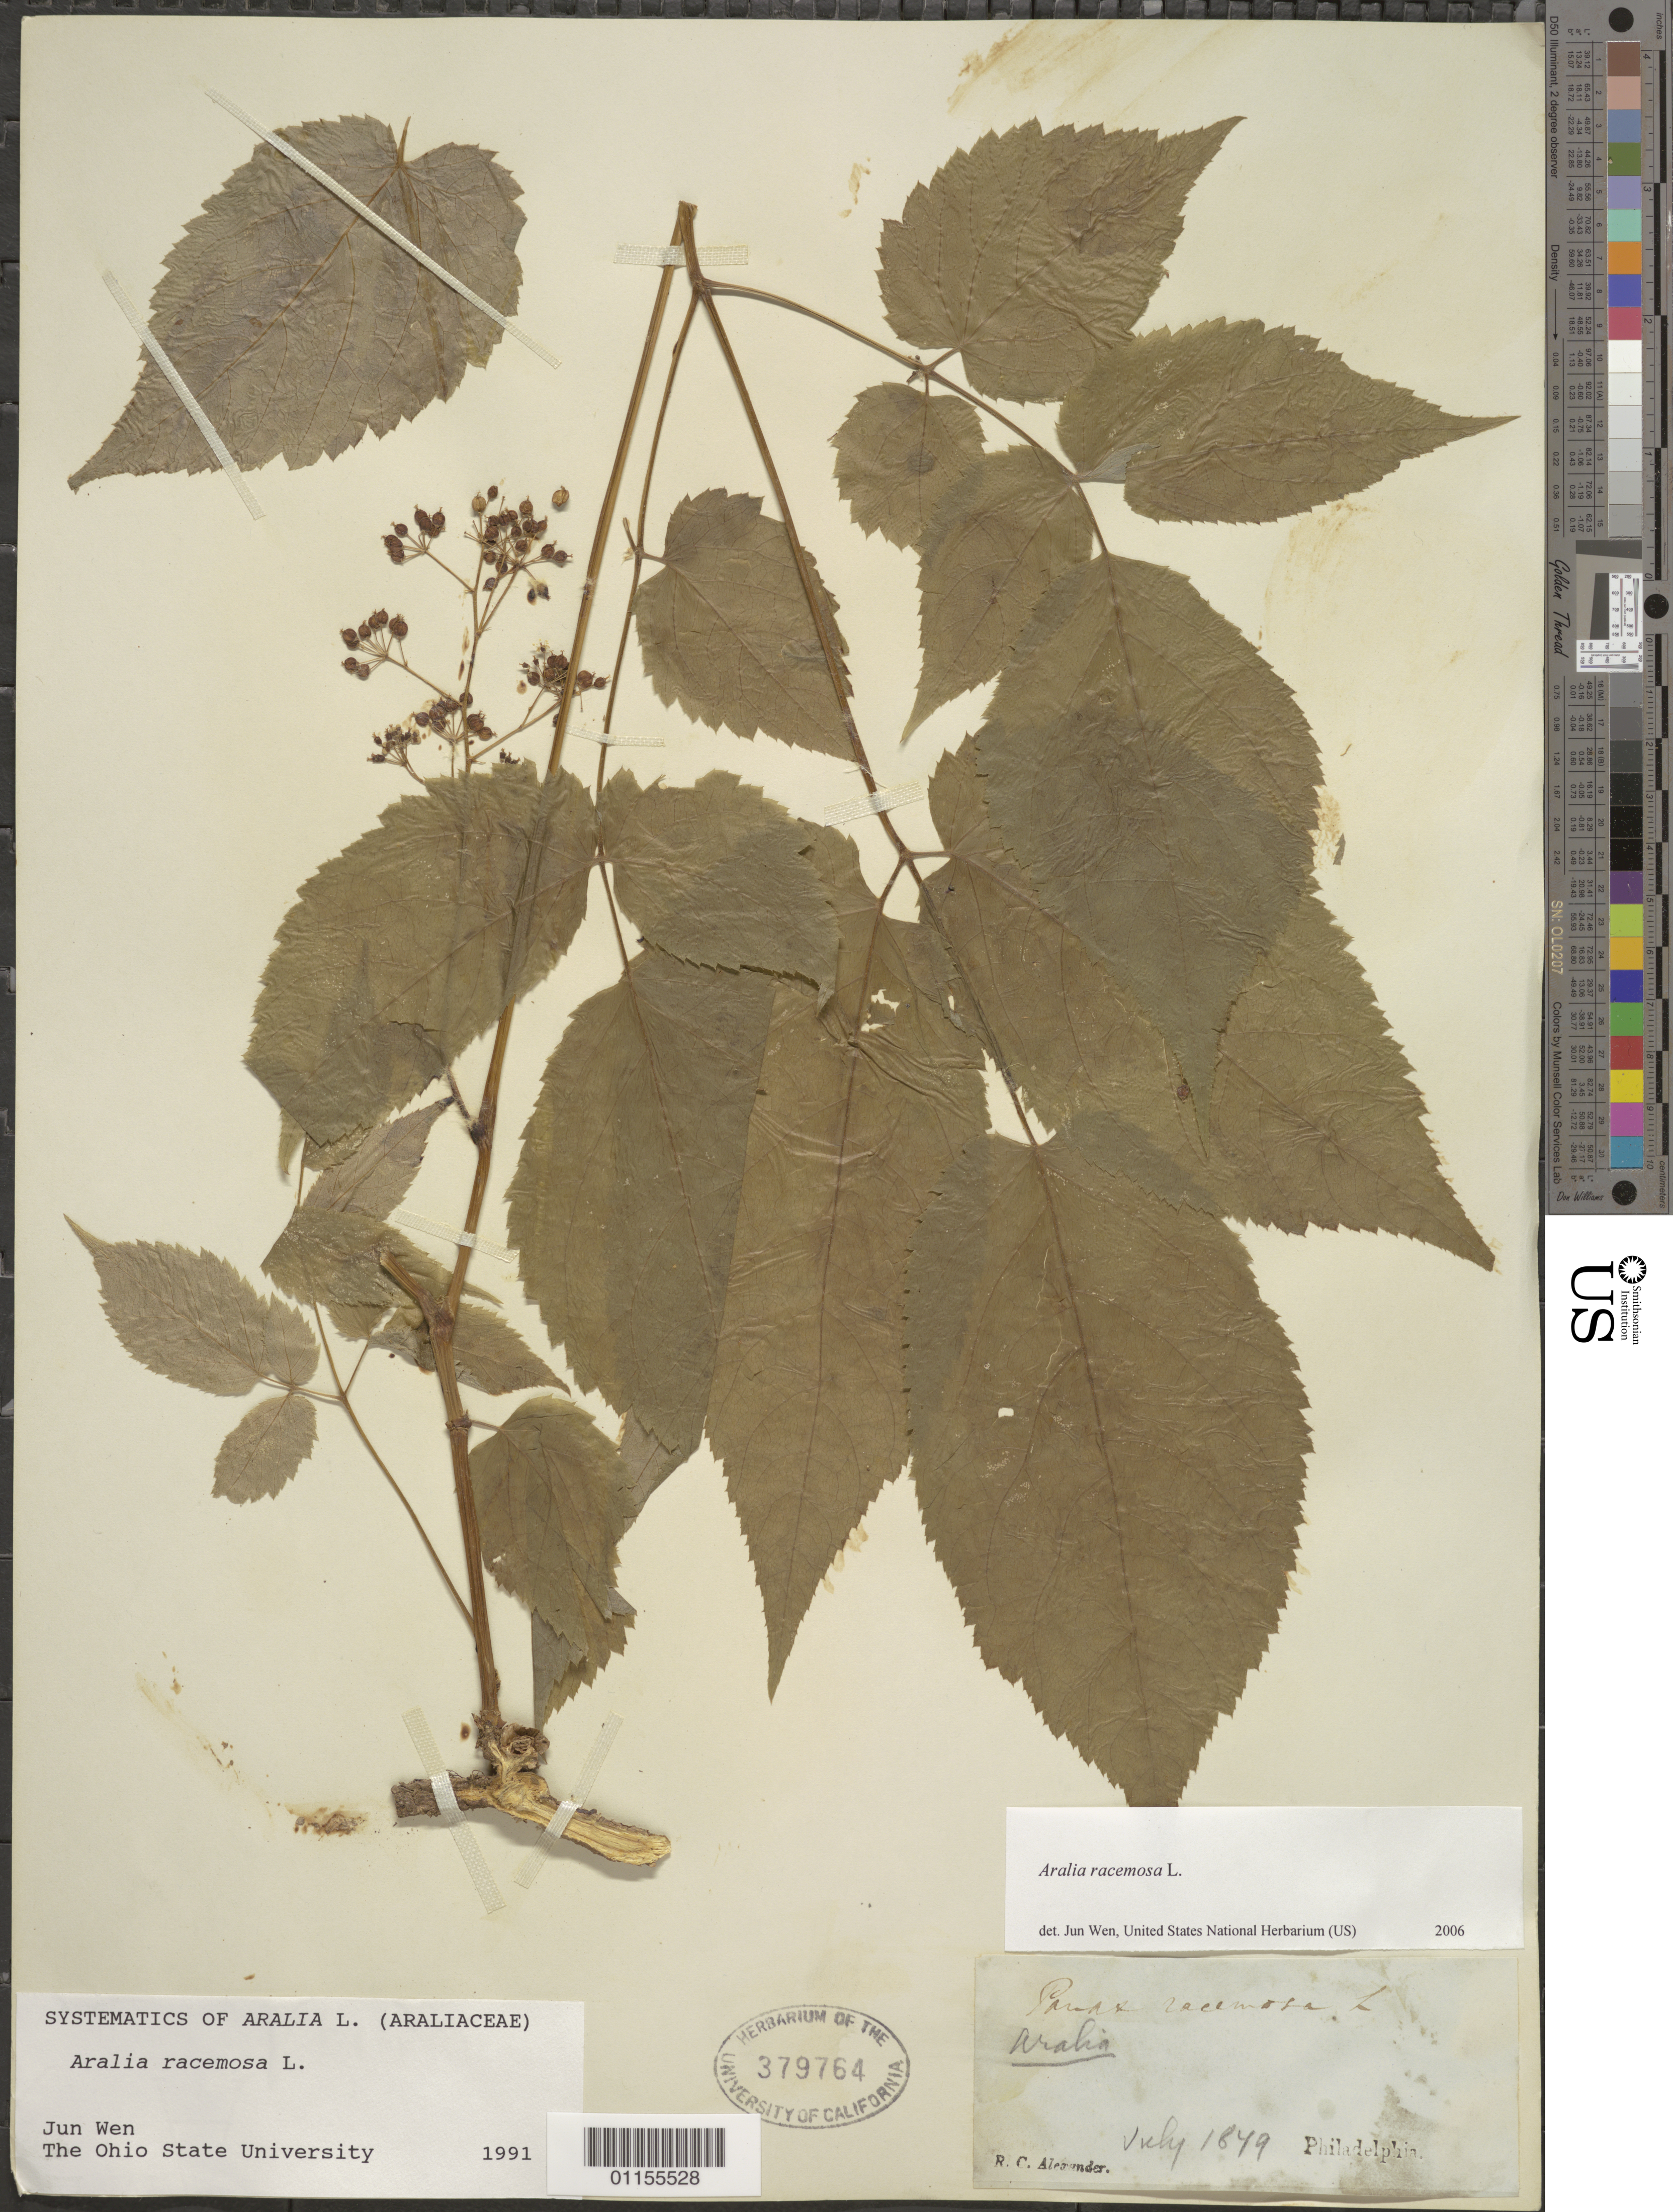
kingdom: Plantae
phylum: Tracheophyta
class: Magnoliopsida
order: Apiales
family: Araliaceae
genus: Aralia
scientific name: Aralia racemosa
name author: L.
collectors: R. C. Alexander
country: United States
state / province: Pennsylvania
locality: Philadelphia.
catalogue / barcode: US 379764